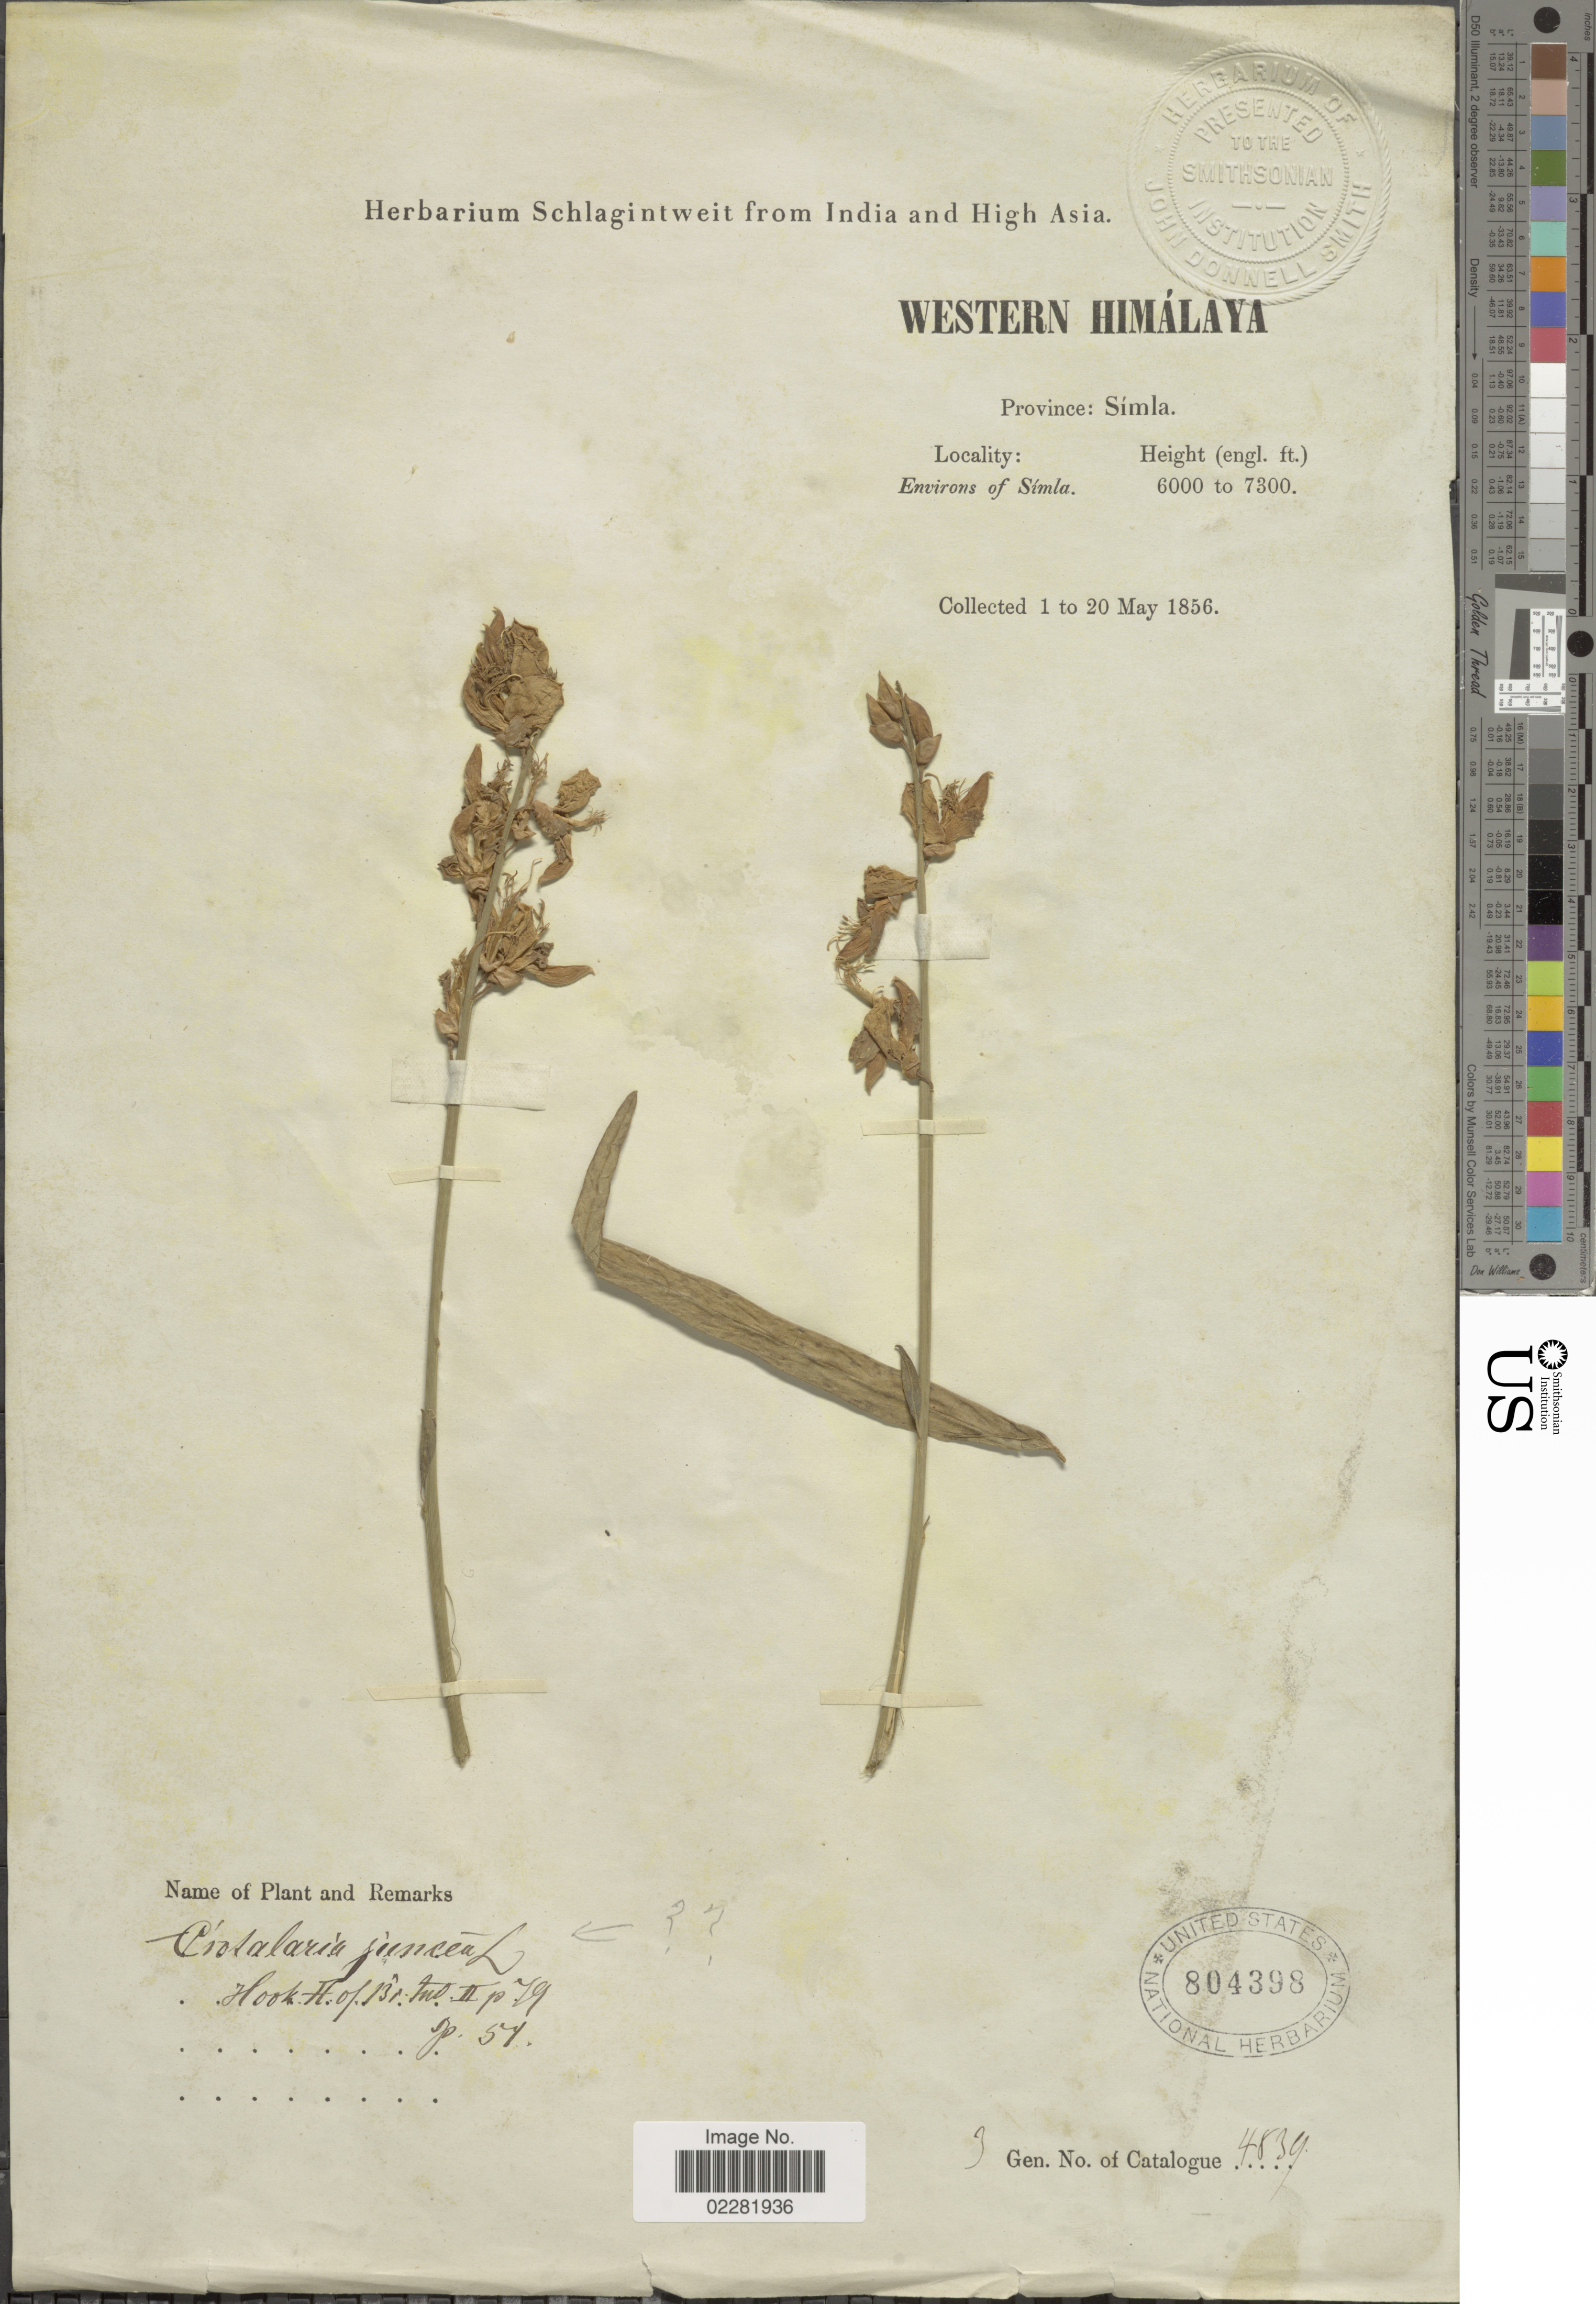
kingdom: Plantae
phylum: Tracheophyta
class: Magnoliopsida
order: Fabales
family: Fabaceae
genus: Crotalaria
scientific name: Crotalaria juncea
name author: L.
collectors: ex herb. Schlagintweit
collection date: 1856-05-01/1856-05-20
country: India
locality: Western Himalaya: Province Simla Environs of Simla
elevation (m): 1829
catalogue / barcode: US 804398